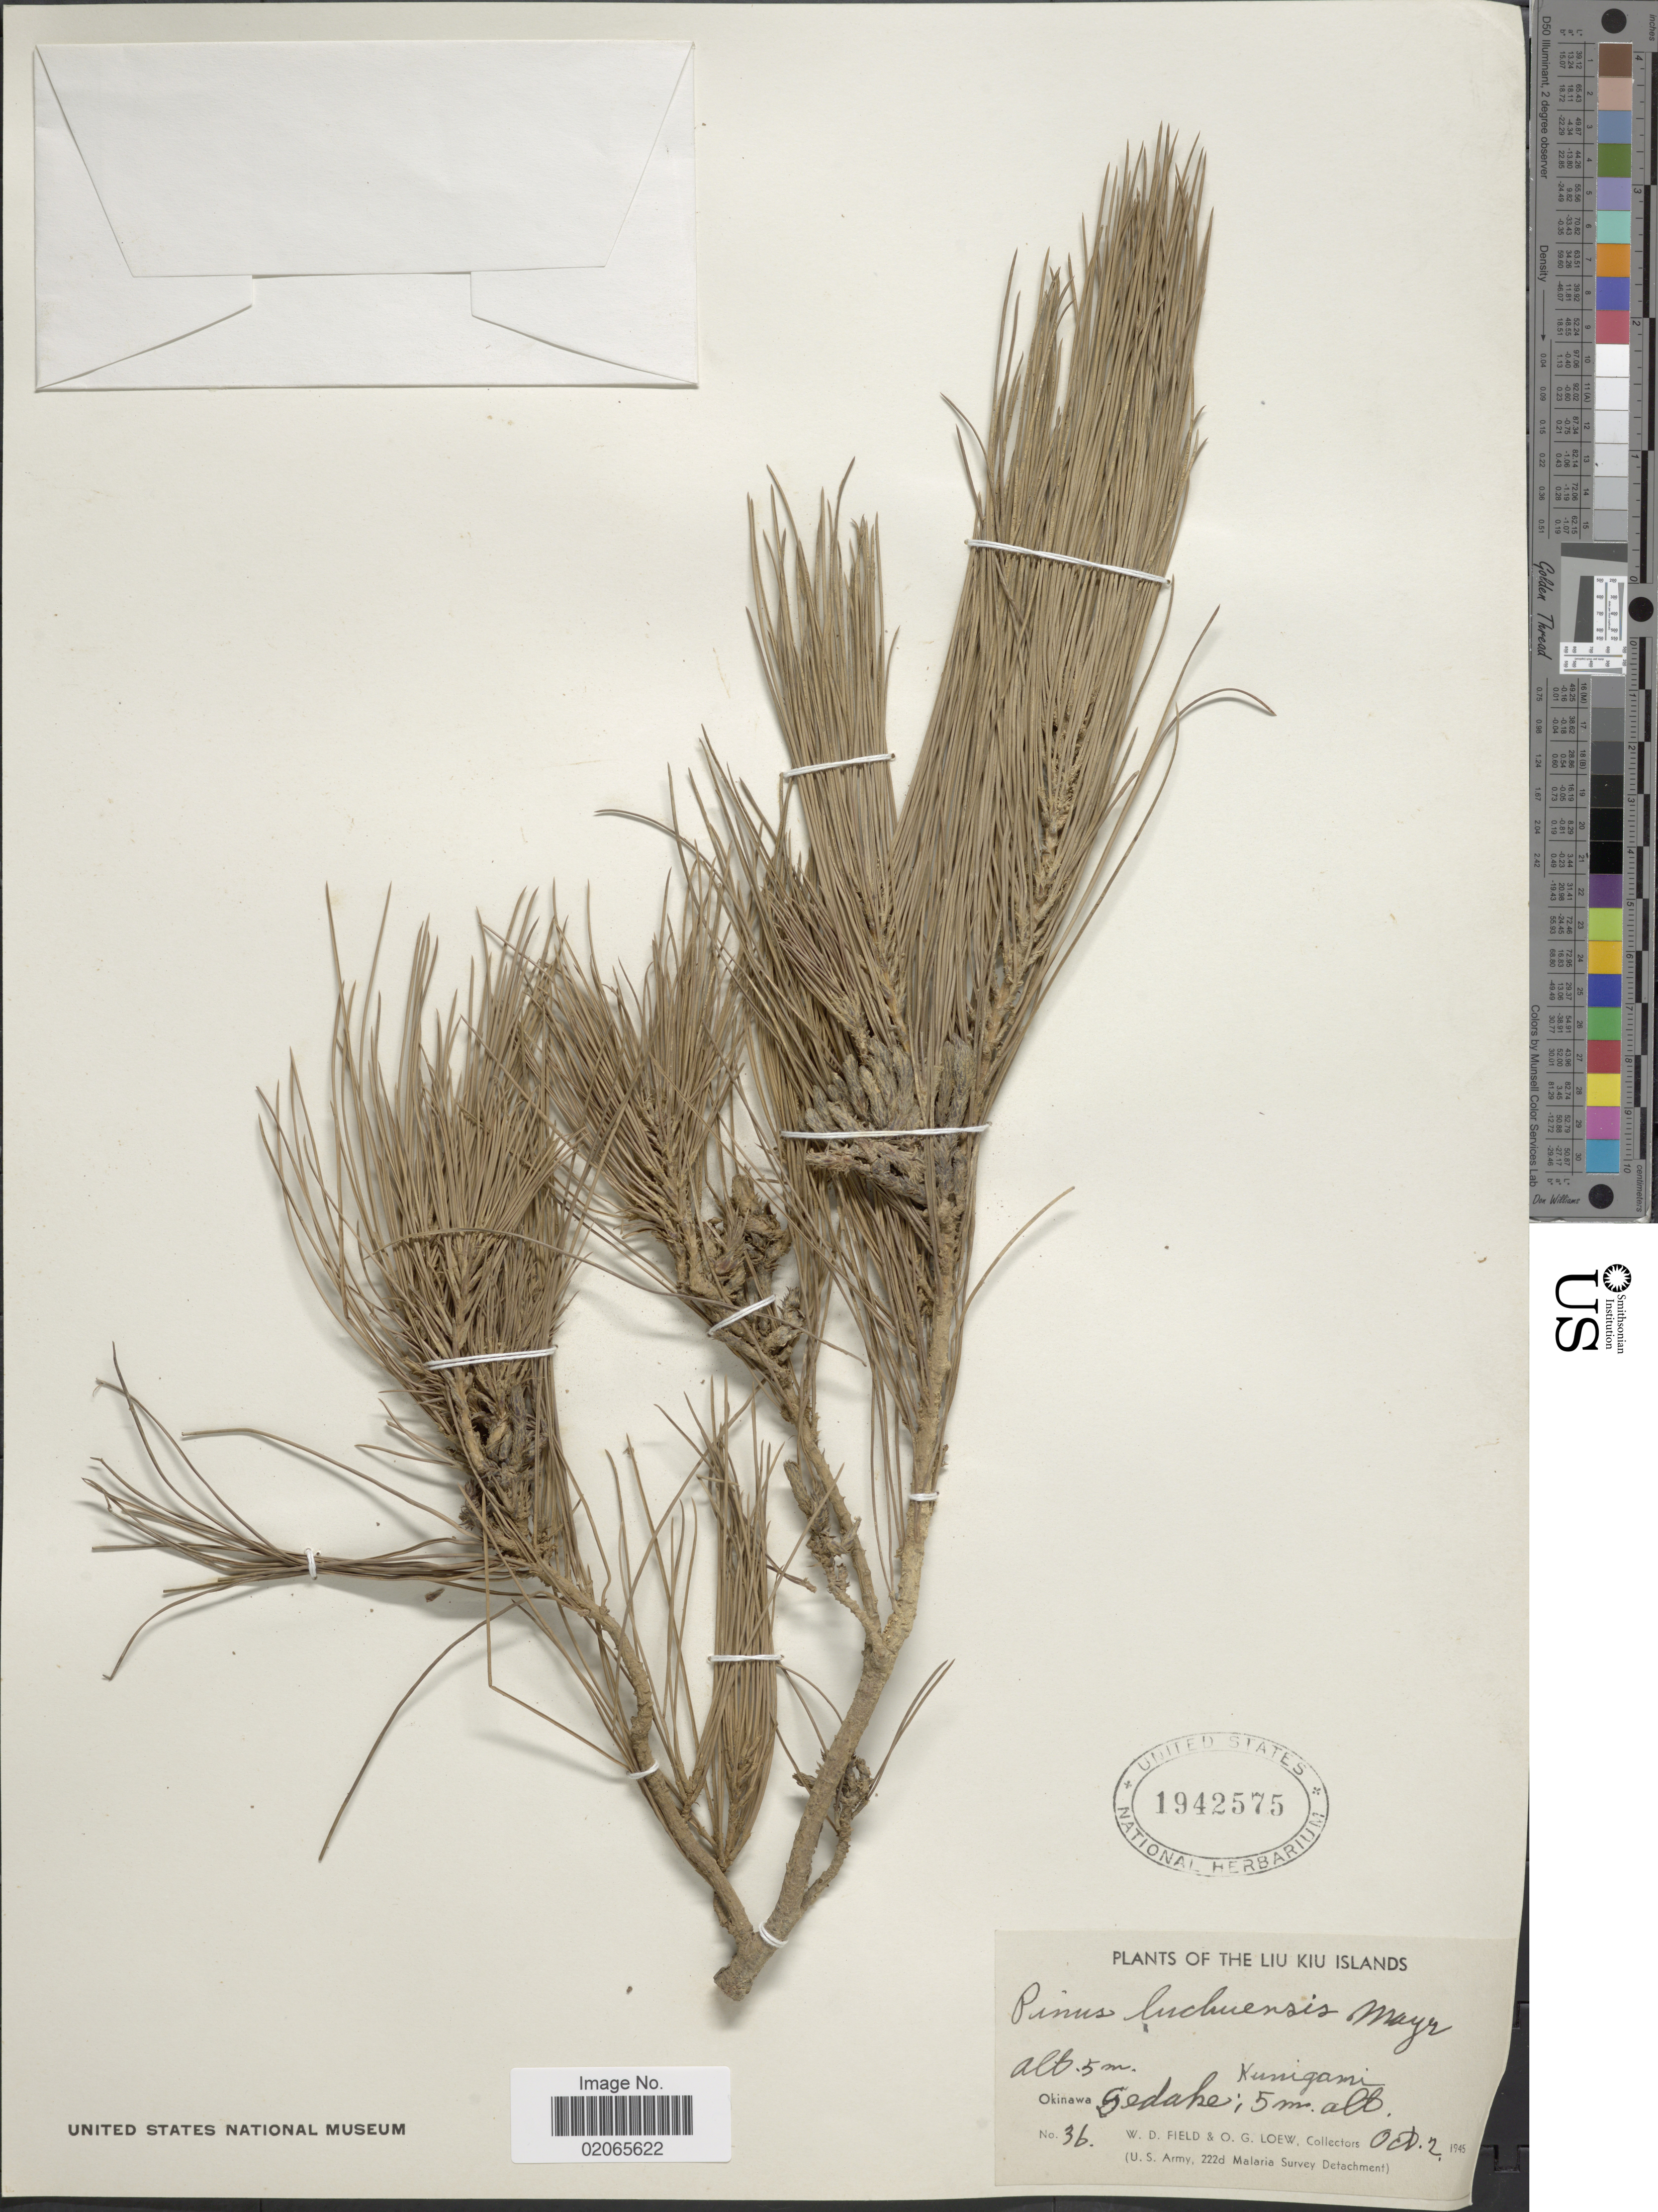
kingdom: Plantae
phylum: Tracheophyta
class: Pinopsida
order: Pinales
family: Pinaceae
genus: Pinus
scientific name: Pinus luchuensis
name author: Mayr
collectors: W. D. Field & O. G. Loew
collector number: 36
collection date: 1945-10-02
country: Japan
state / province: Okinawa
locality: The Liu Kiu Islands, Kunigami, Okinawa, Gedake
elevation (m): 5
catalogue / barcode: US 1942575